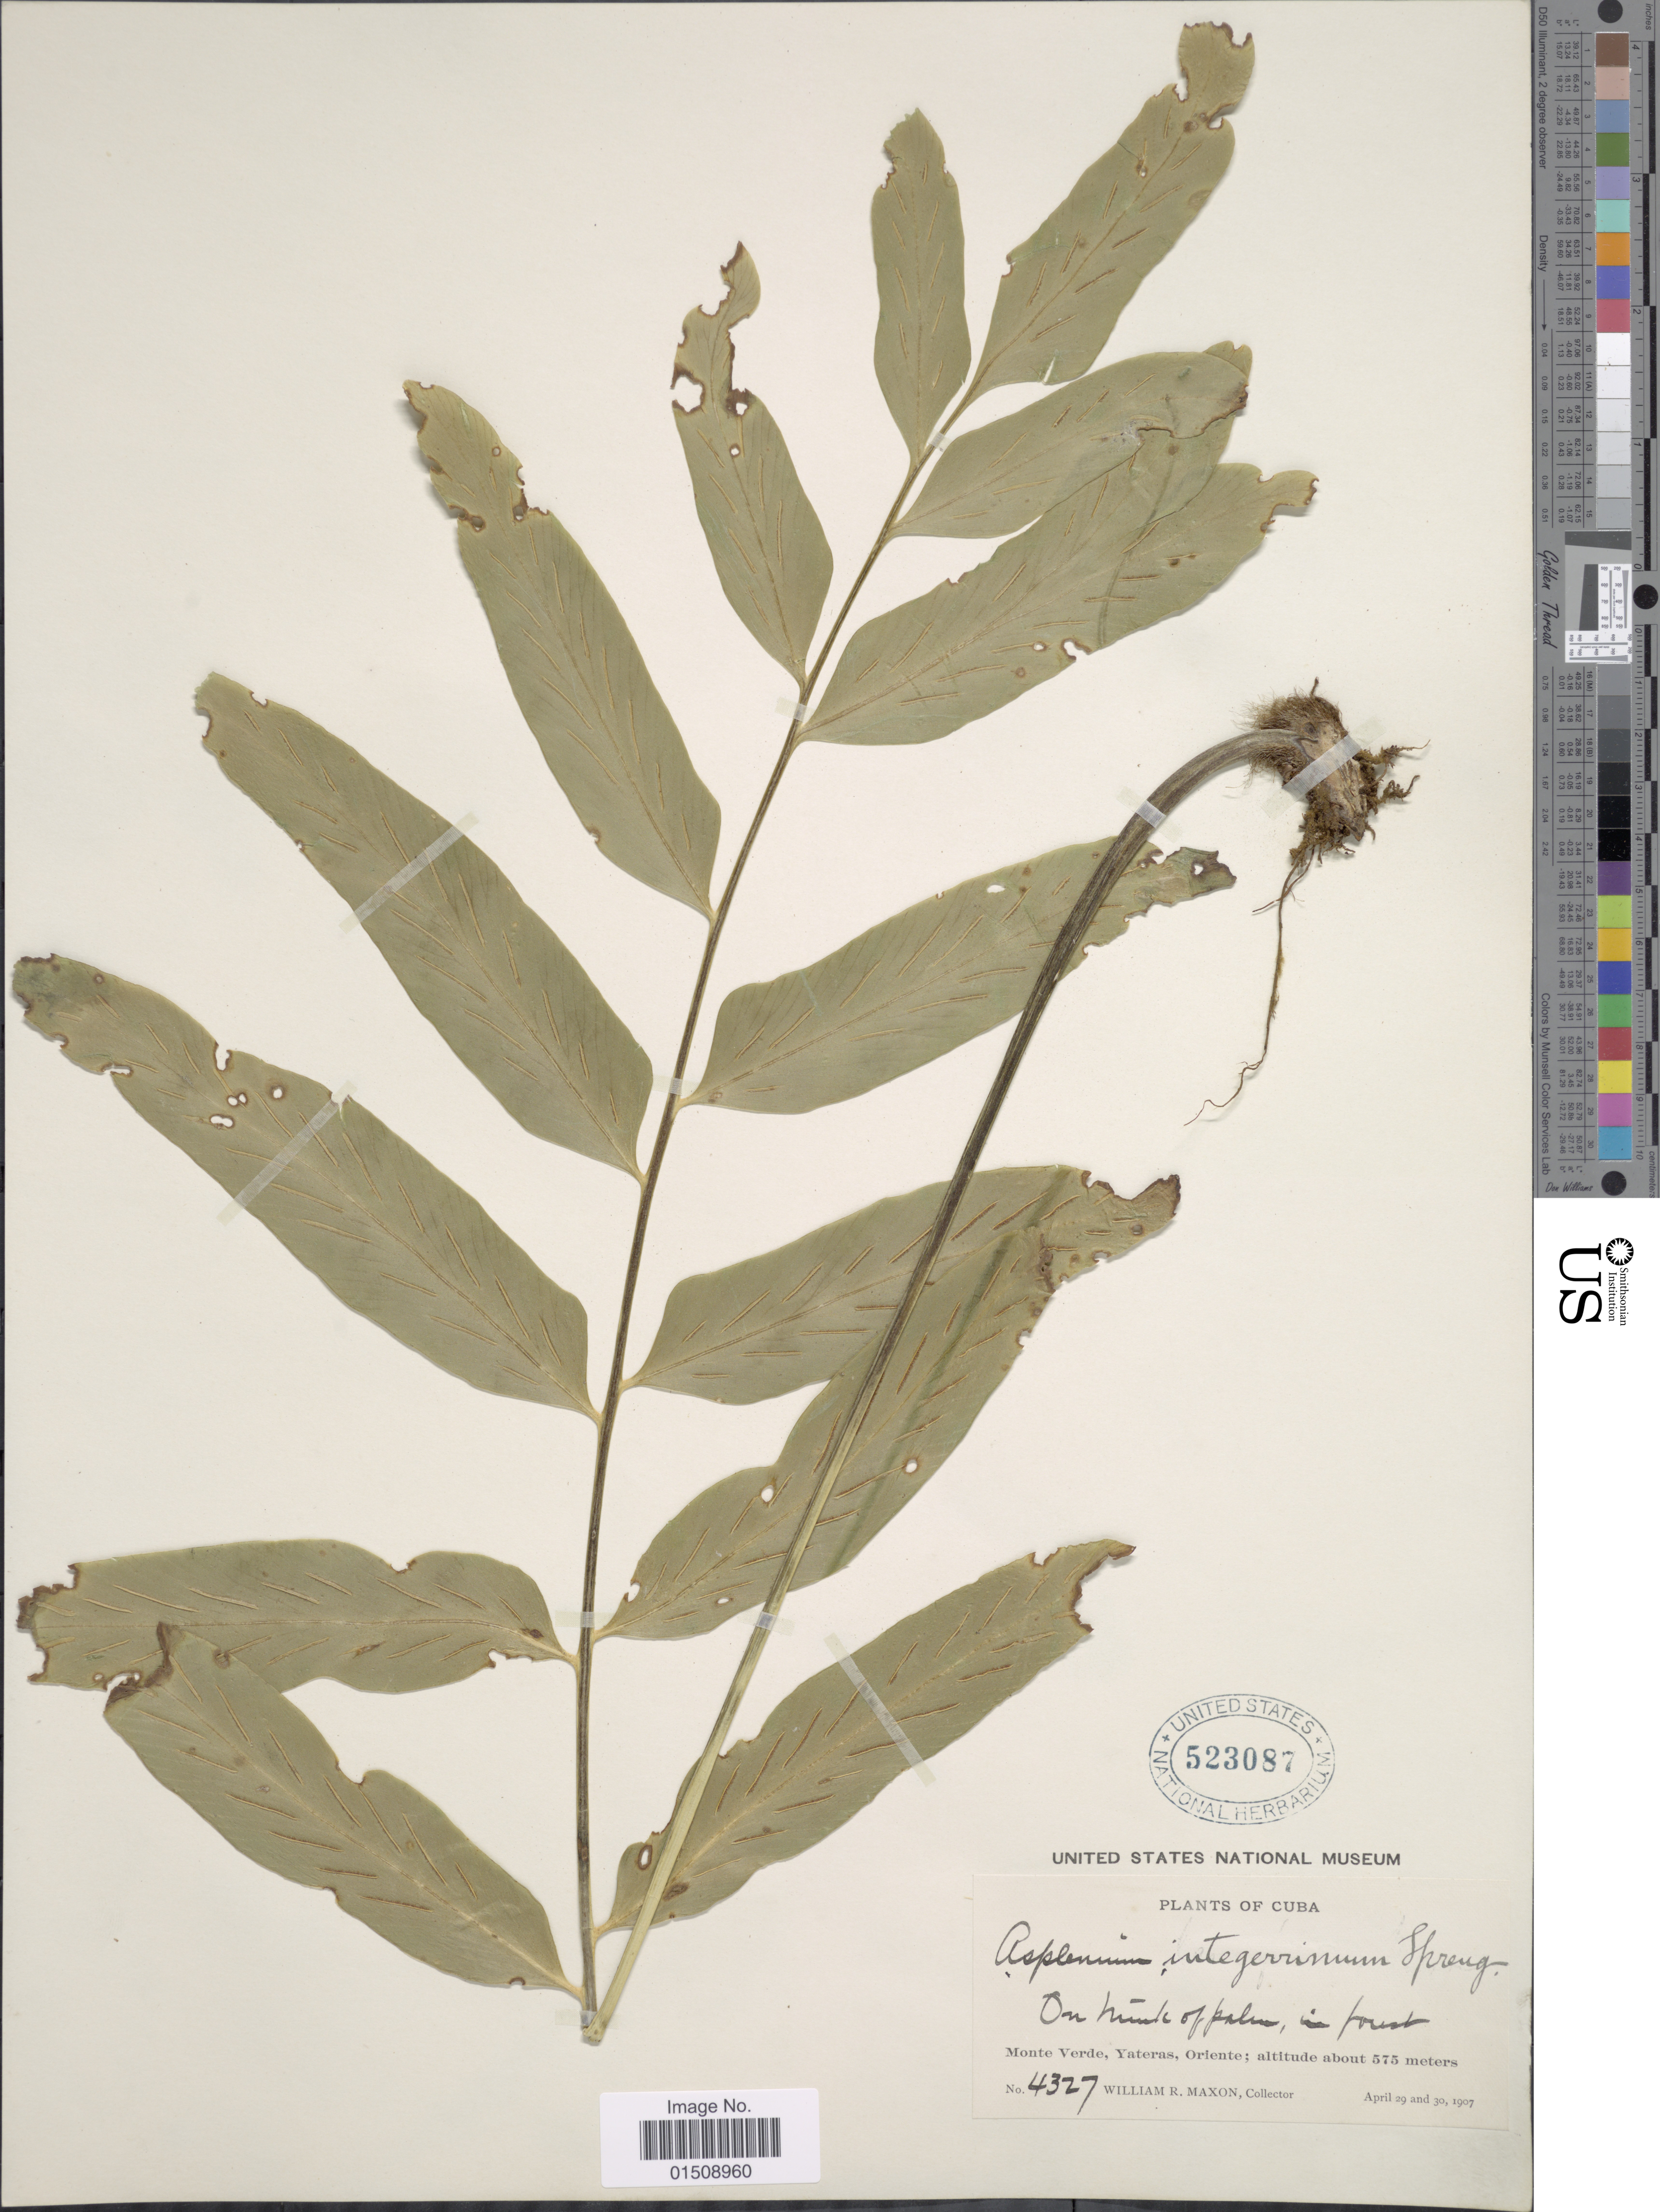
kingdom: Plantae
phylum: Tracheophyta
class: Polypodiopsida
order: Polypodiales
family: Aspleniaceae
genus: Asplenium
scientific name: Asplenium juglandifolium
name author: Lam.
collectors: W. R. Maxon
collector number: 4327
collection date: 1907-04-29/1907-04-30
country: Cuba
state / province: Oriente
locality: On trunk of Palua, in forest. Monte Verde, Yateras, Oriente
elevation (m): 575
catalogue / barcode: US 523087